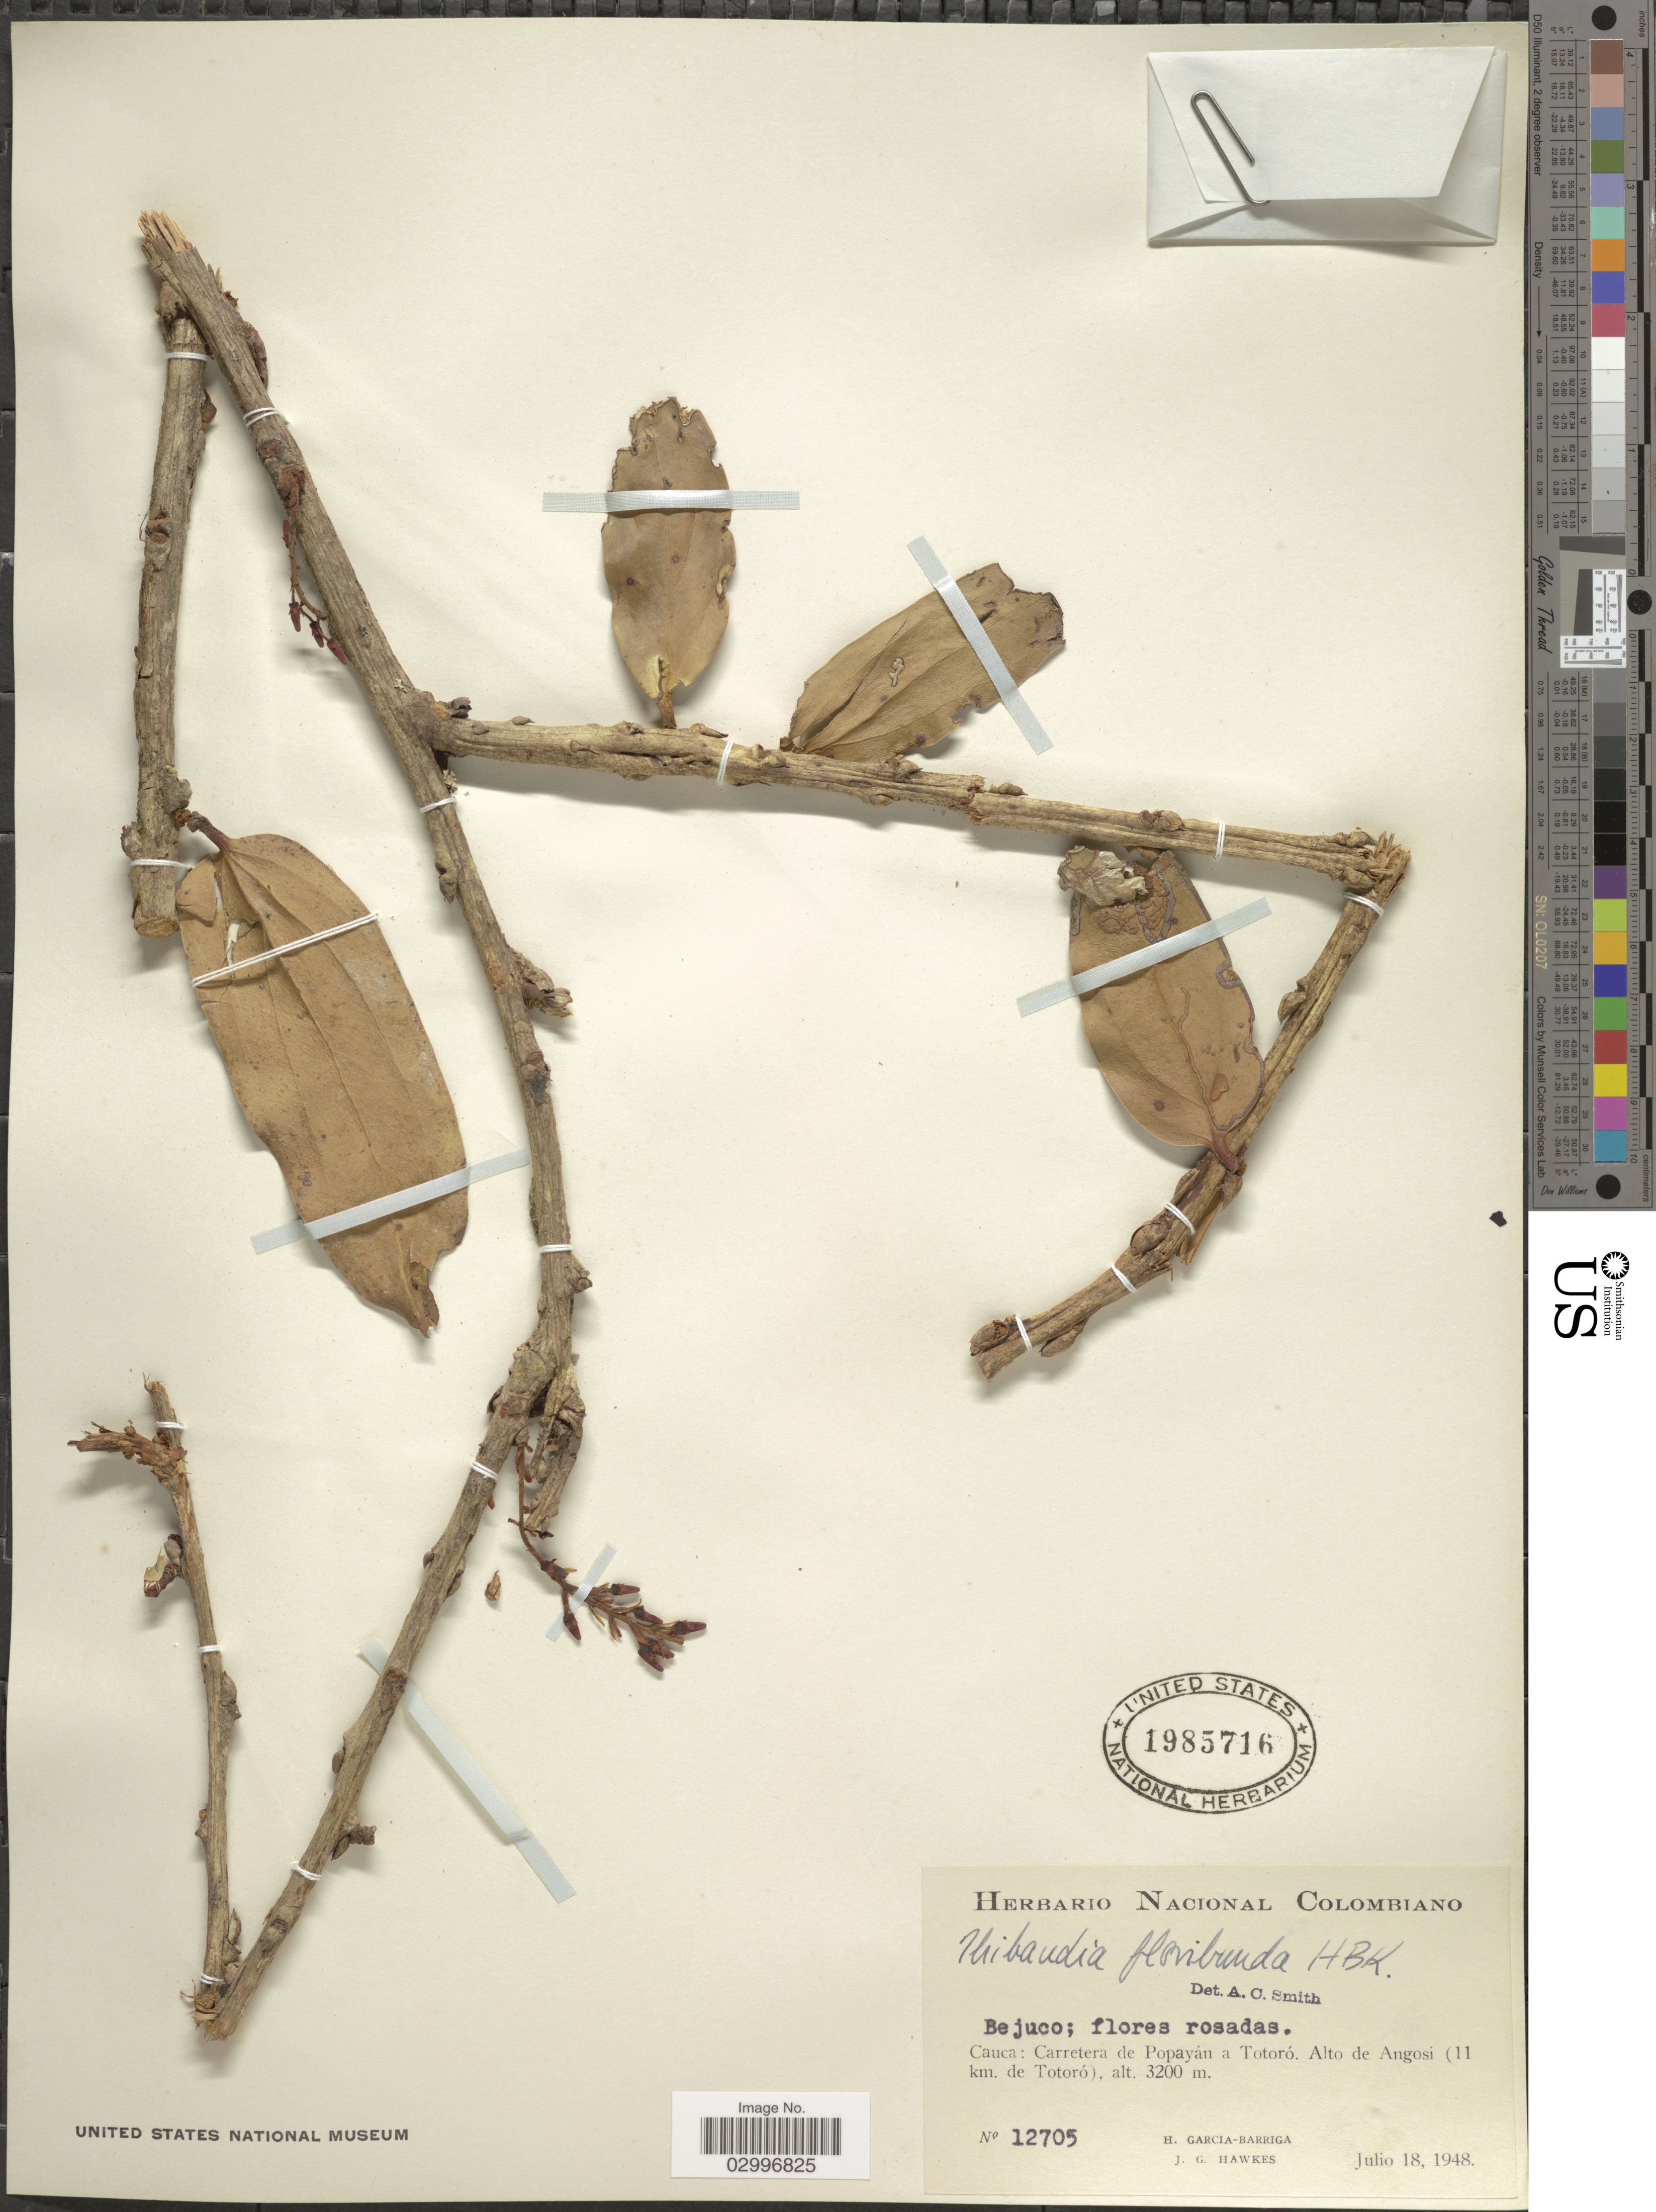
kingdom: Plantae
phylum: Tracheophyta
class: Magnoliopsida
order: Ericales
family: Ericaceae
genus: Thibaudia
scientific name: Thibaudia floribunda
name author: Kunth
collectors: H. García Barriga & J. Hawkes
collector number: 12705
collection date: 1948-07-18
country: Colombia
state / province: Cauca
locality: Carretera de Popayán a Totoró. Alto de Angosi (11 km. de Totoró).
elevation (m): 3200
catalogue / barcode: US 1985716